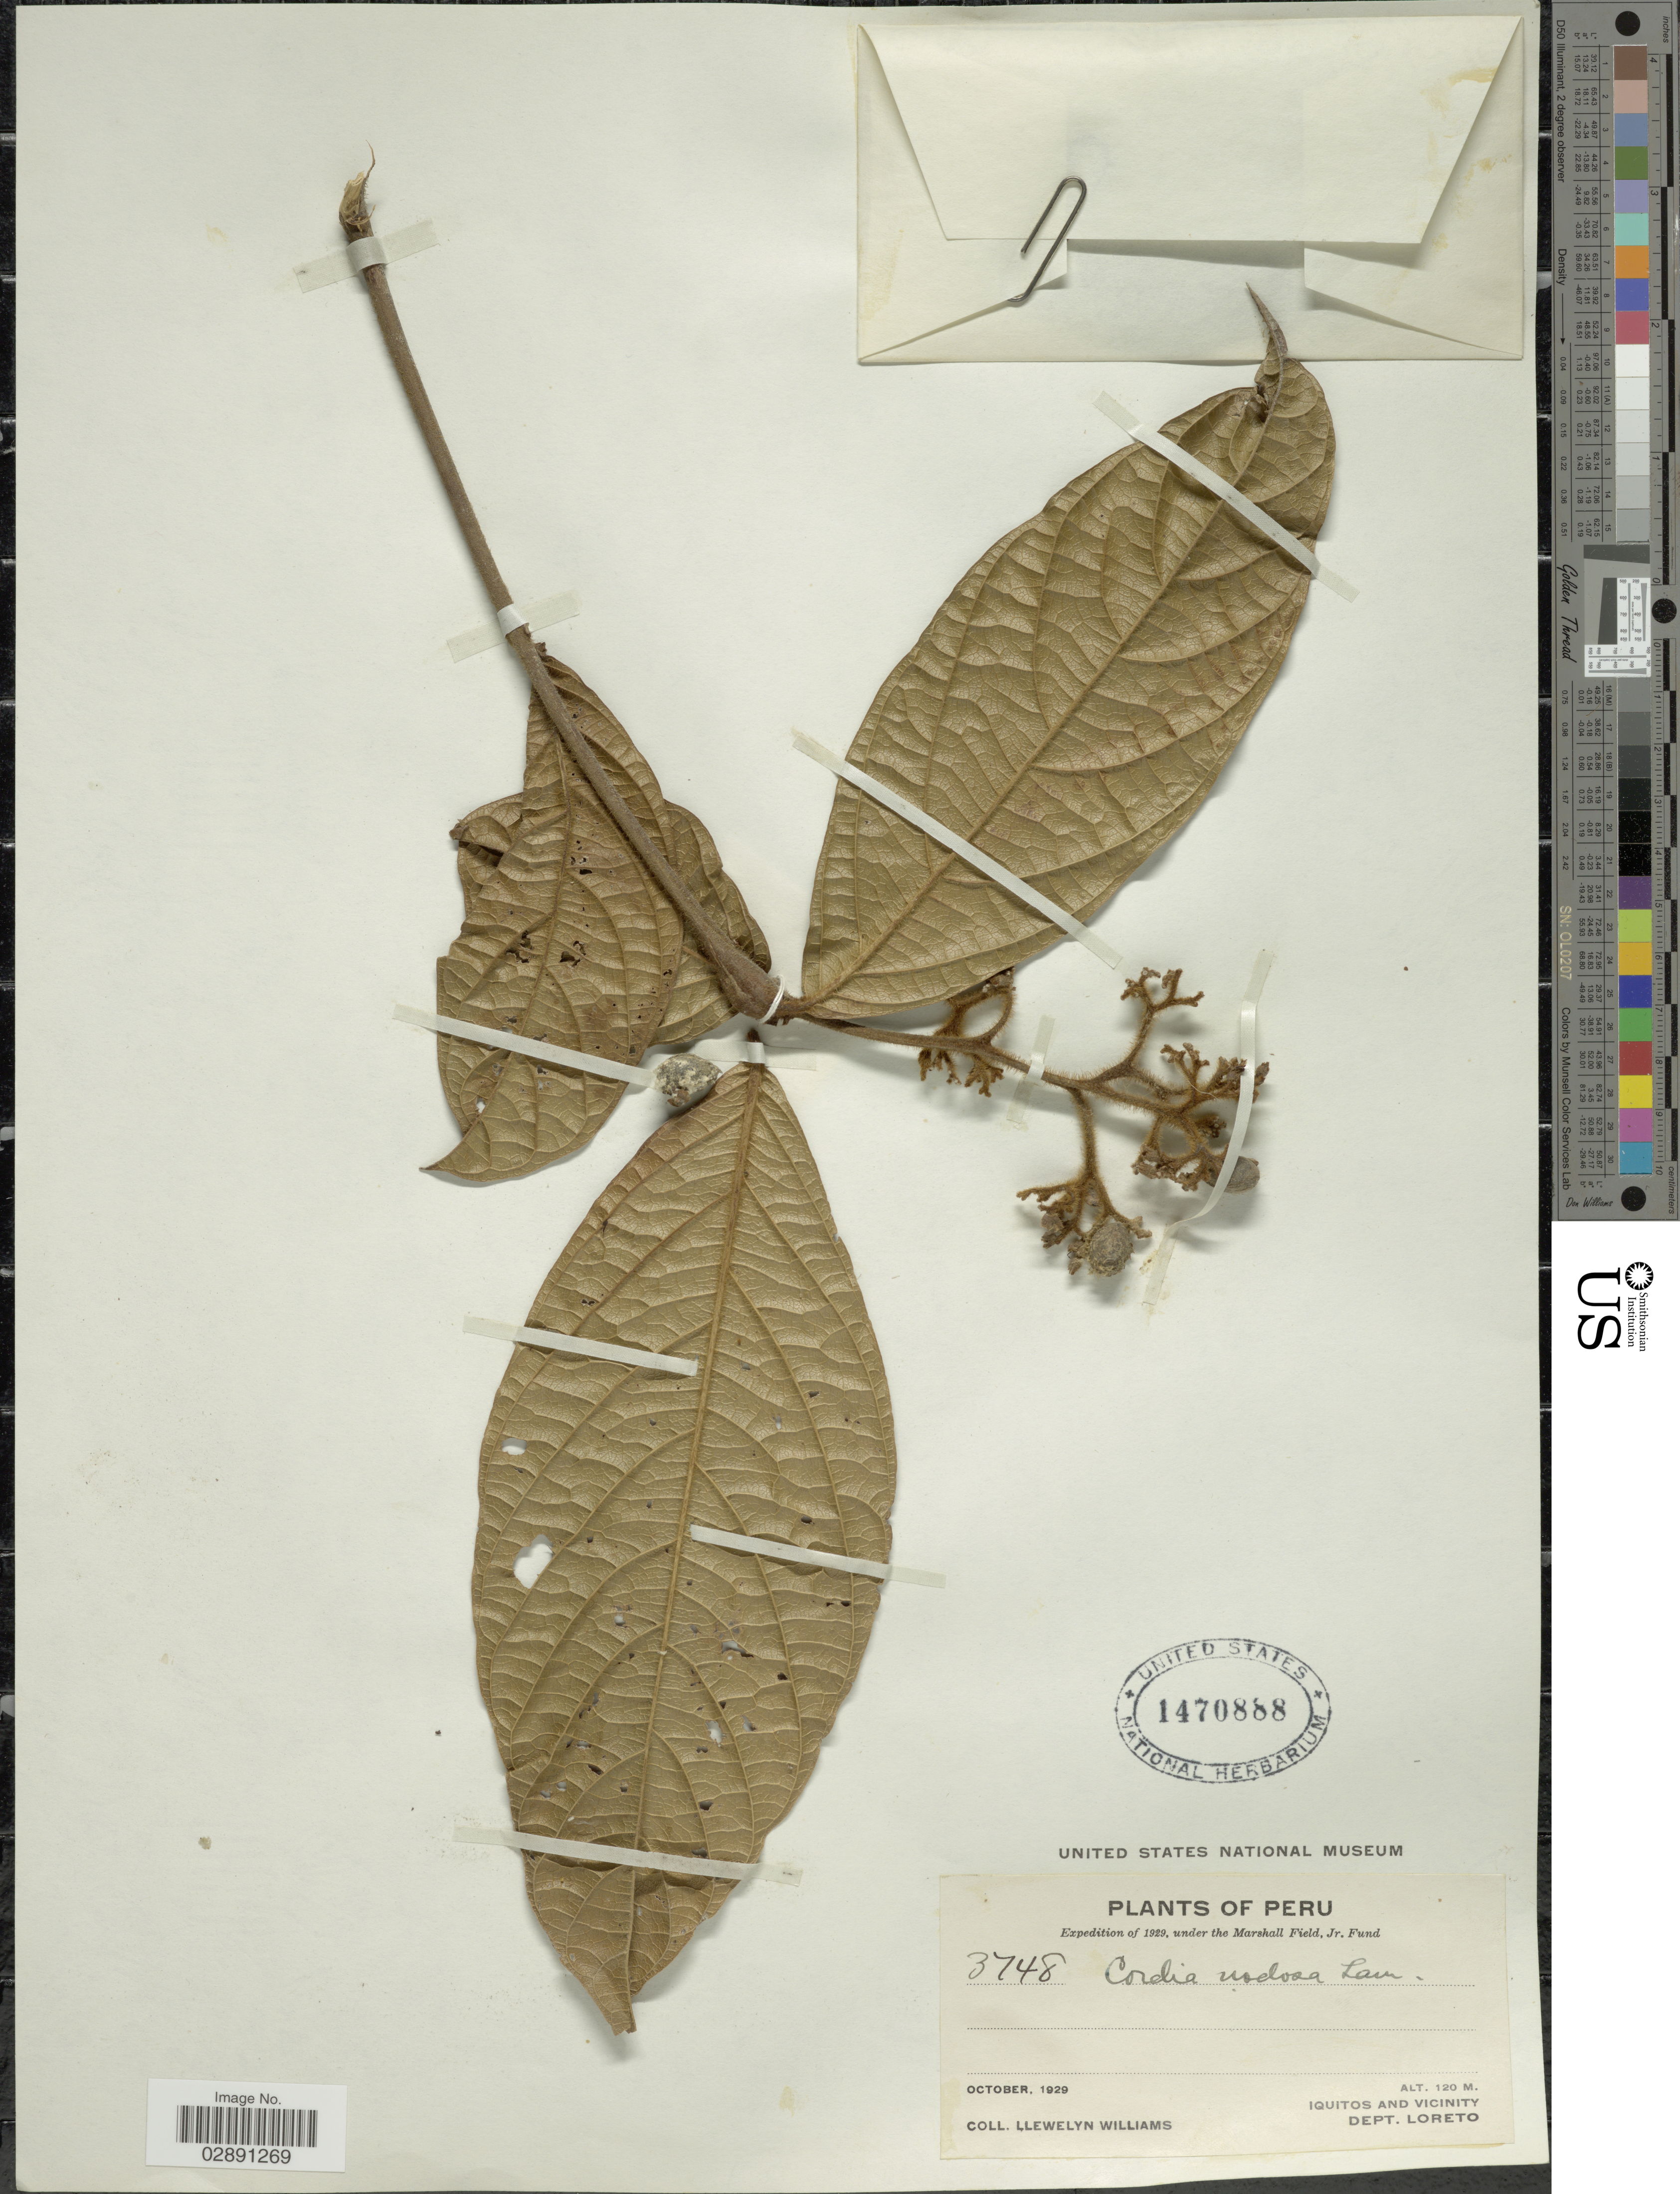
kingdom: Plantae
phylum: Tracheophyta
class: Magnoliopsida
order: Boraginales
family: Cordiaceae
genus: Cordia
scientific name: Cordia nodosa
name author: Lam.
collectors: Ll. Williams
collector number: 3748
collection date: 1929-10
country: Peru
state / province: Loreto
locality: Iquitos and vicinity. Dept. Loreto.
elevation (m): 120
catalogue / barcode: US 1470888